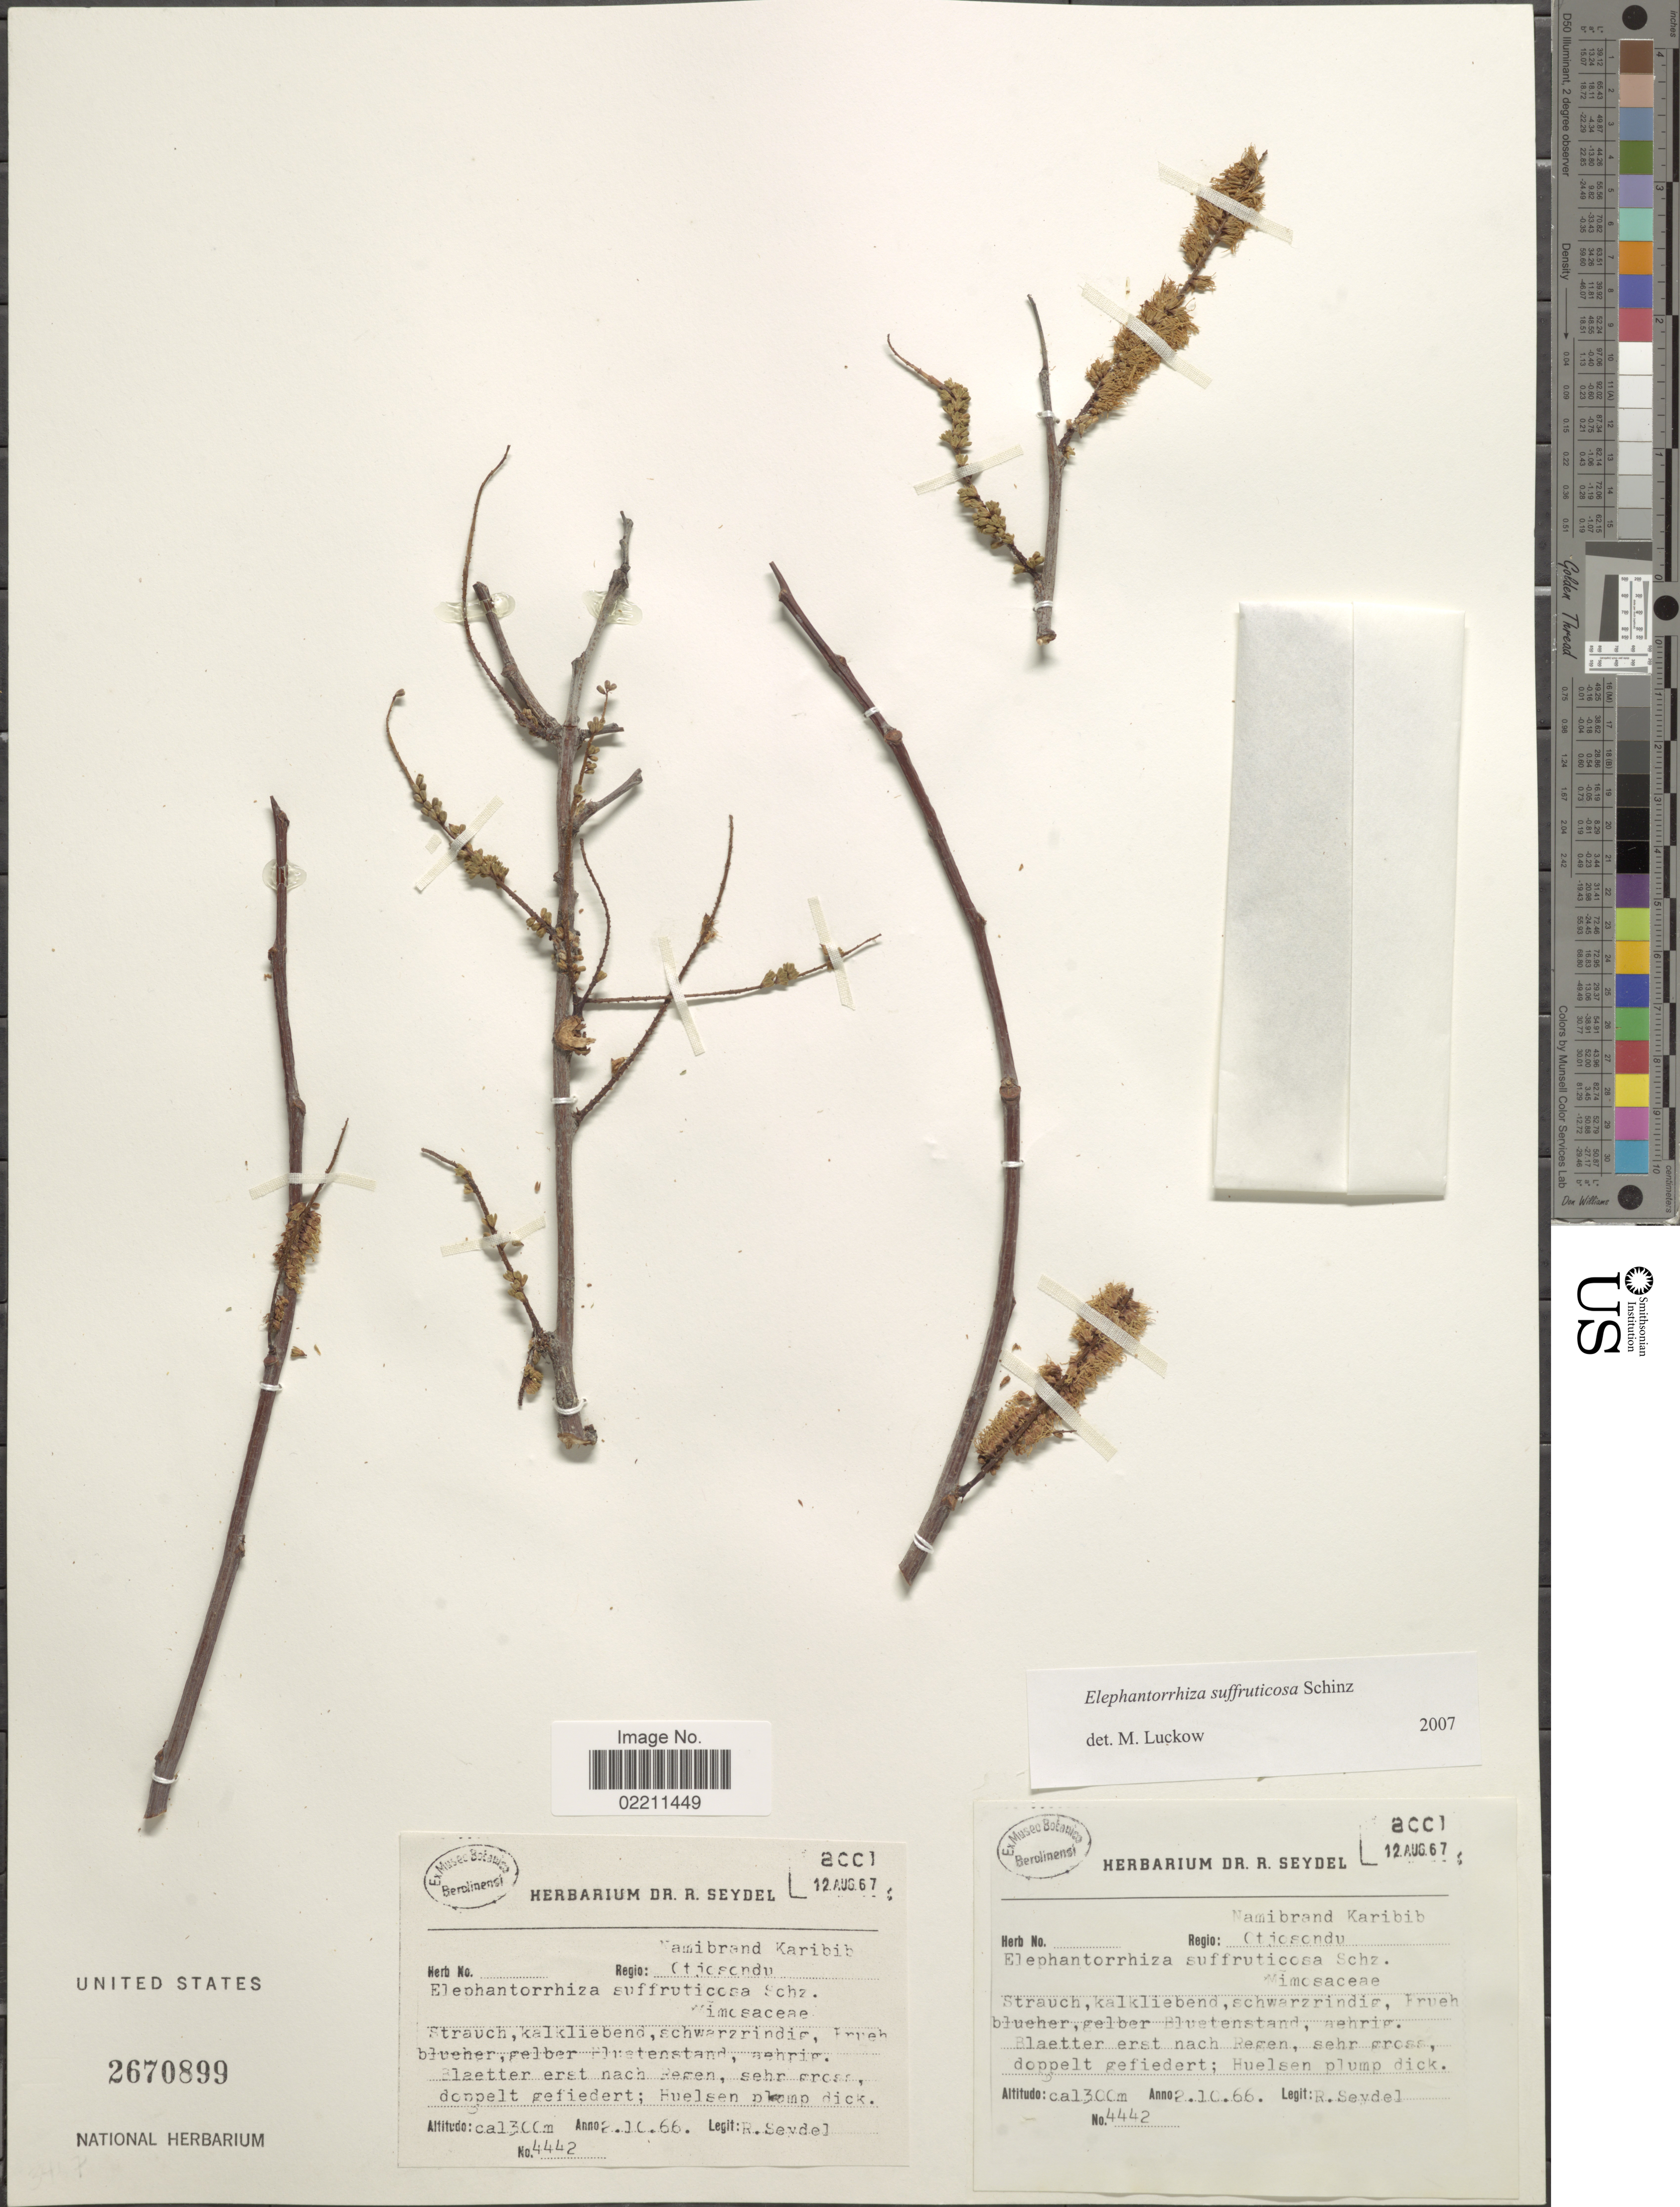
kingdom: Plantae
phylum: Tracheophyta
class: Magnoliopsida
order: Fabales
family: Fabaceae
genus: Entada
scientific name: Entada rangei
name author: (Harms) S.A. O'Donnell & G.P. Lewis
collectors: R. Seydel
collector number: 4442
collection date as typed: Transcribed d/m/y: 2/10/66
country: Namibia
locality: Namibrand Karibib Otjisondu.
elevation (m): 1300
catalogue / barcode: US 2670899